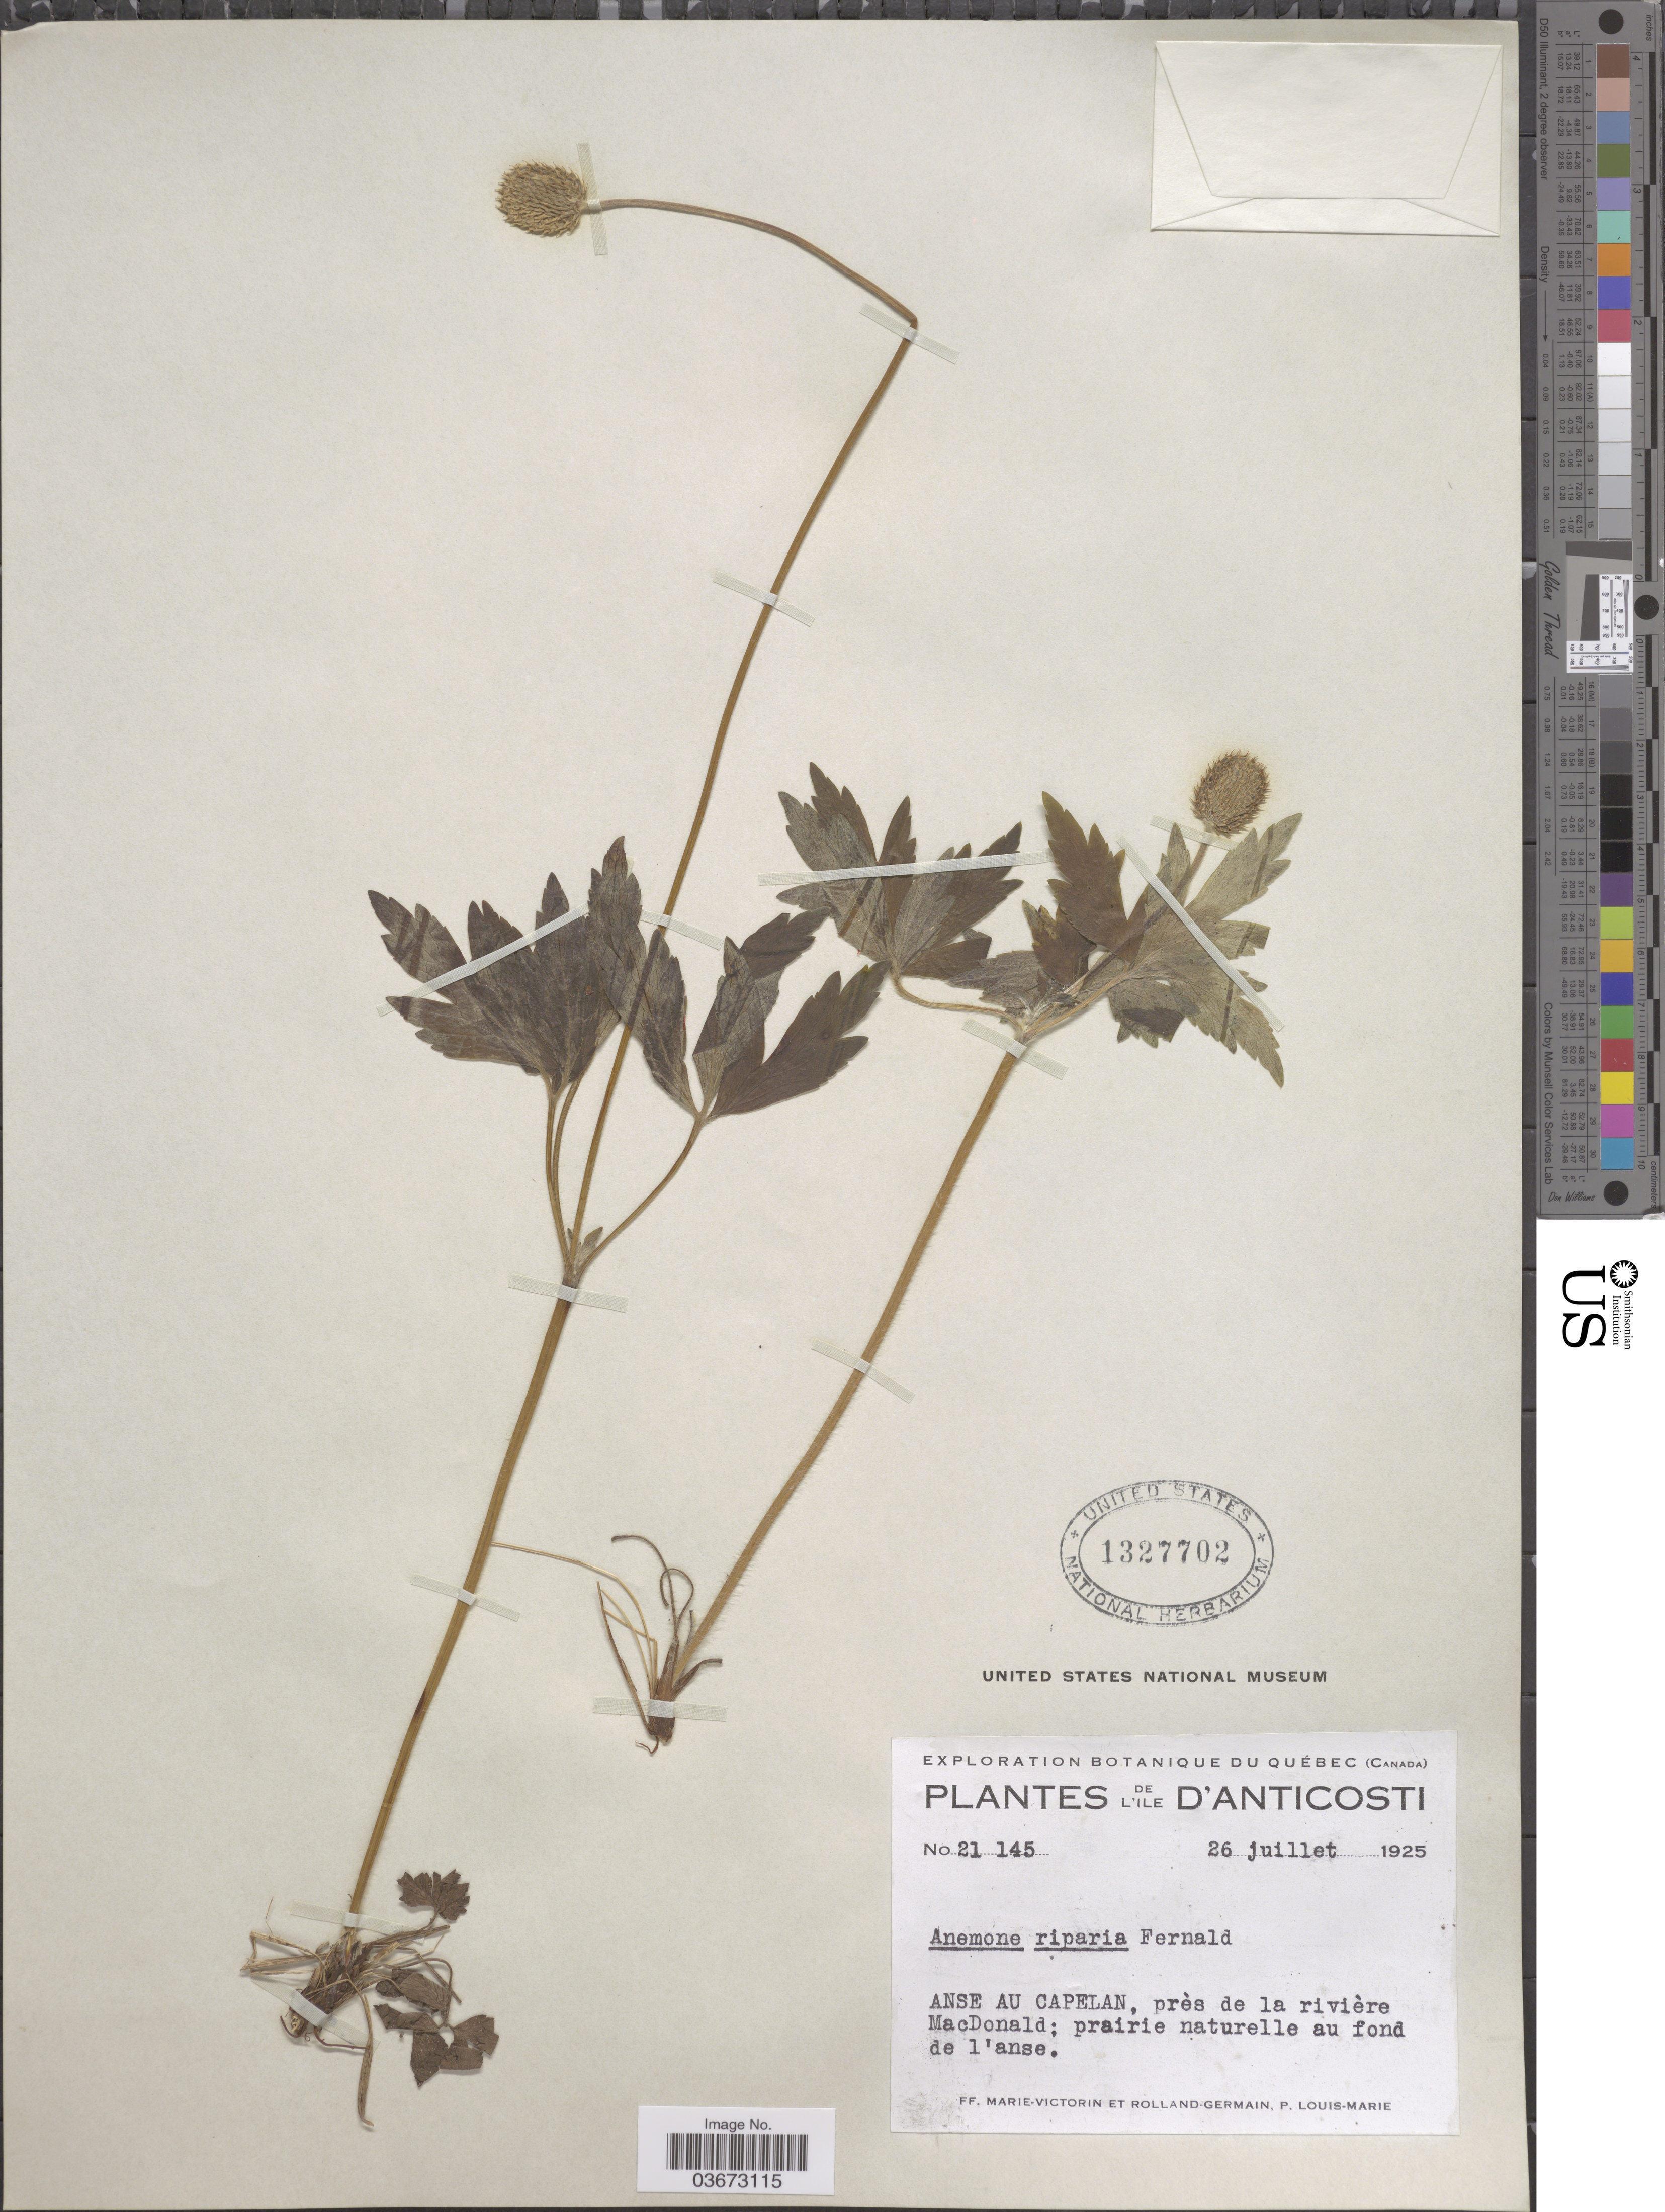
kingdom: Plantae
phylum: Tracheophyta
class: Magnoliopsida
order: Ranunculales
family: Ranunculaceae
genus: Anemone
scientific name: Anemone riparia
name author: Fernald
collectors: F. Marie-Victorin, Rolland-Germain & L.-M. LaLonde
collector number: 21145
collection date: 1925-07-26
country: Canada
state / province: Quebec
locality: L'Ile D'Anticosti. Anse au Capelan, près de la rivière MacDonald.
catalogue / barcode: US 1327702